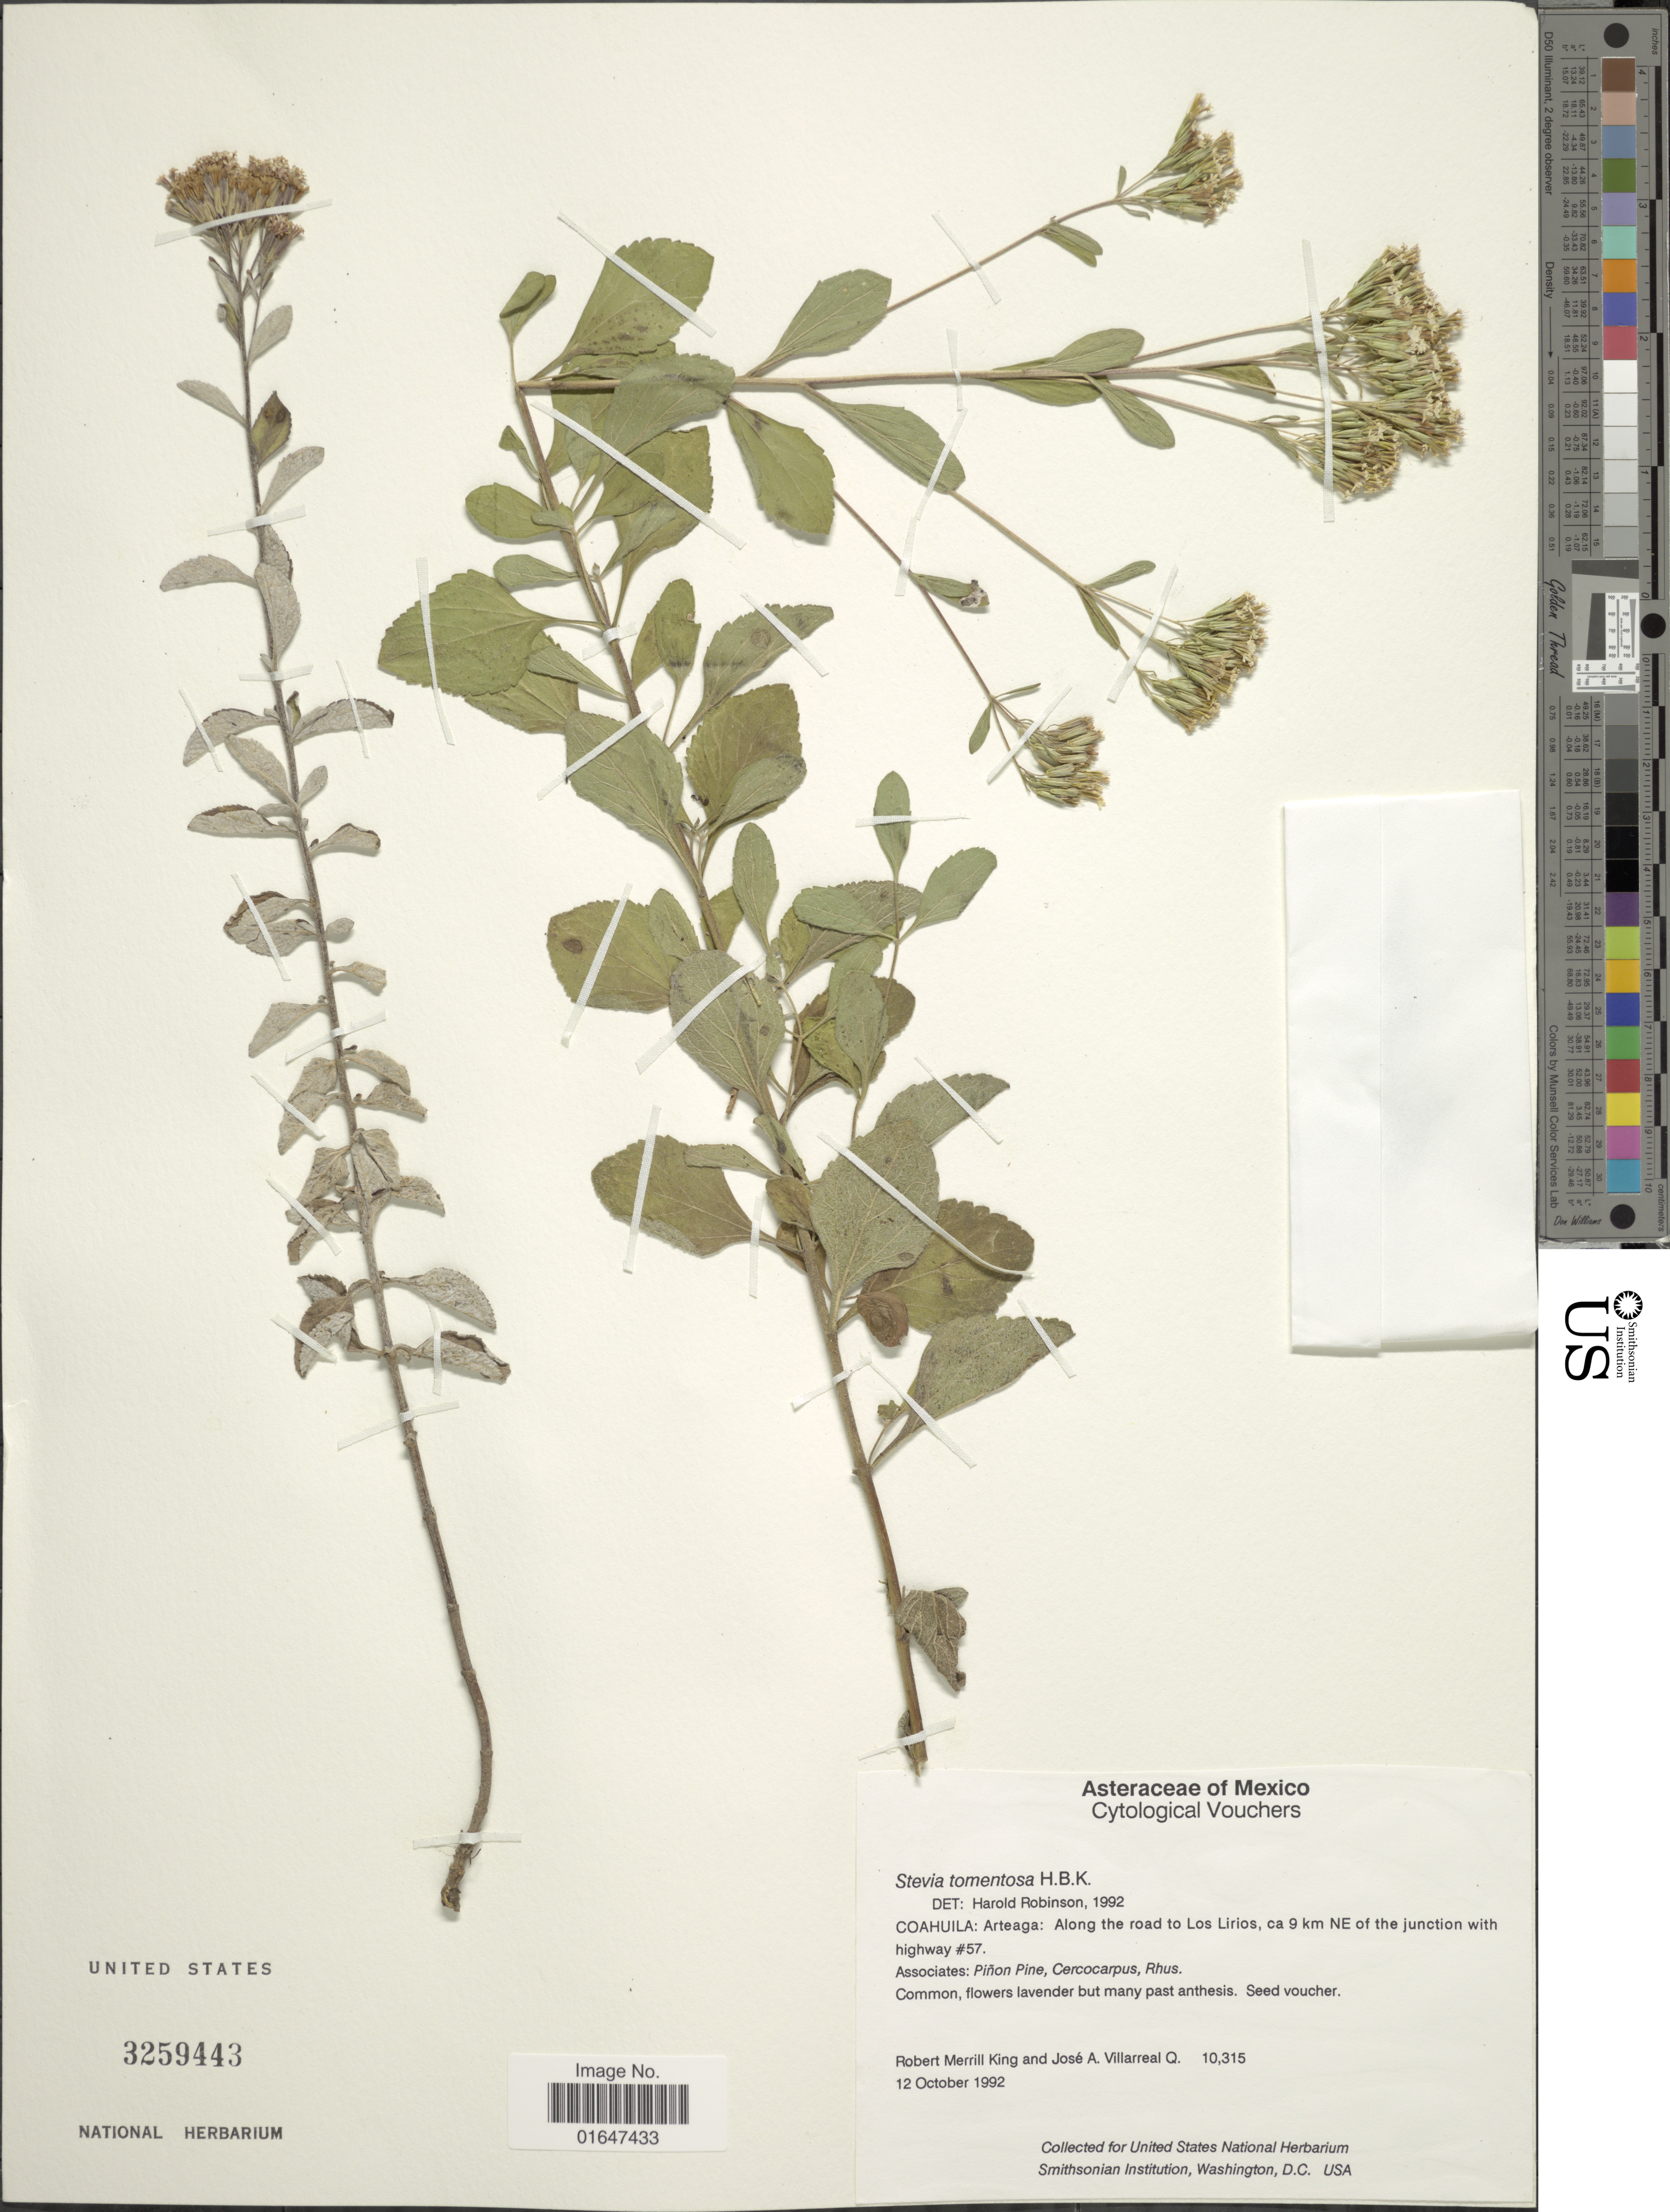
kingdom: Plantae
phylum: Tracheophyta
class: Magnoliopsida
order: Asterales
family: Asteraceae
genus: Stevia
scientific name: Stevia tomentosa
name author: Kunth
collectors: R. M. King & J. Villarreal-Quintanilla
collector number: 10315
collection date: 1992-10-12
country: Mexico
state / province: Coahuila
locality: Arteaga, along the road to Los Lirios, ca 9 km NE of the junction with highway #57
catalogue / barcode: US 3259443